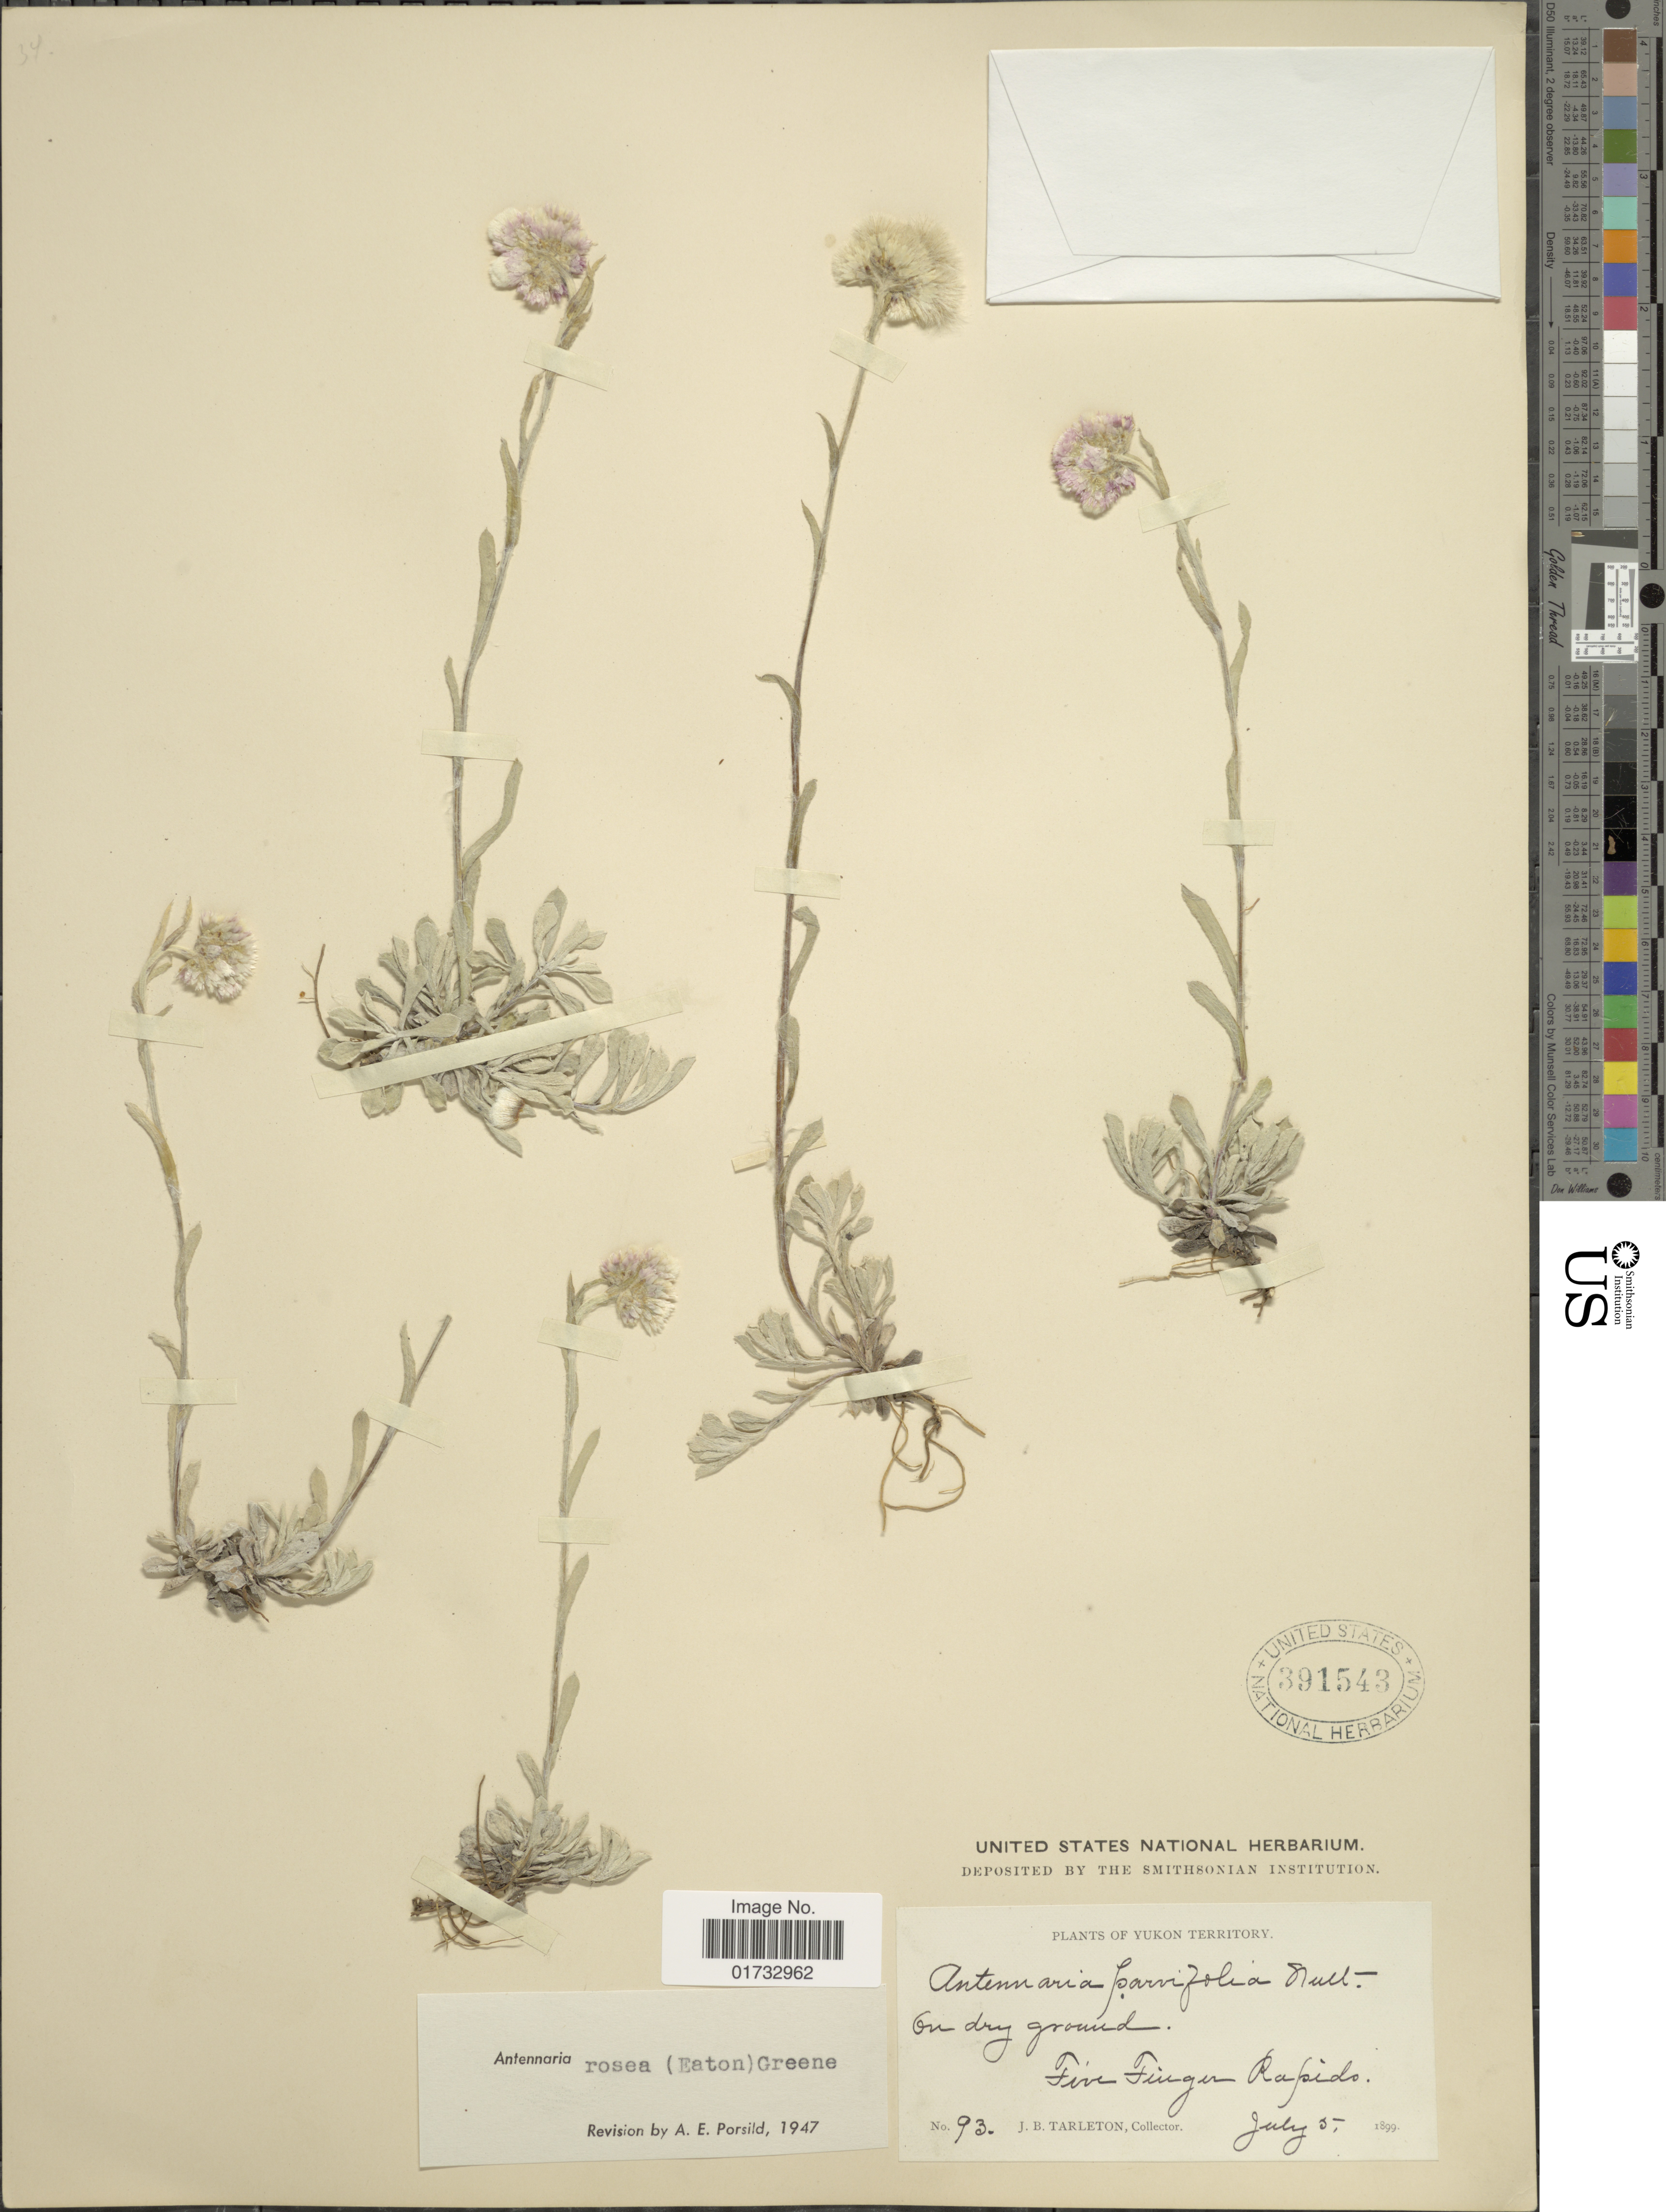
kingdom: Plantae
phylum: Tracheophyta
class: Magnoliopsida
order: Asterales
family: Asteraceae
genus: Antennaria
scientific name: Antennaria rosea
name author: Greene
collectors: J. Tarleton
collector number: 93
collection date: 1899-07-05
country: Canada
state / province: Yukon Territory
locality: On dry ground, Five Finger Rapids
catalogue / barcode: US 391543